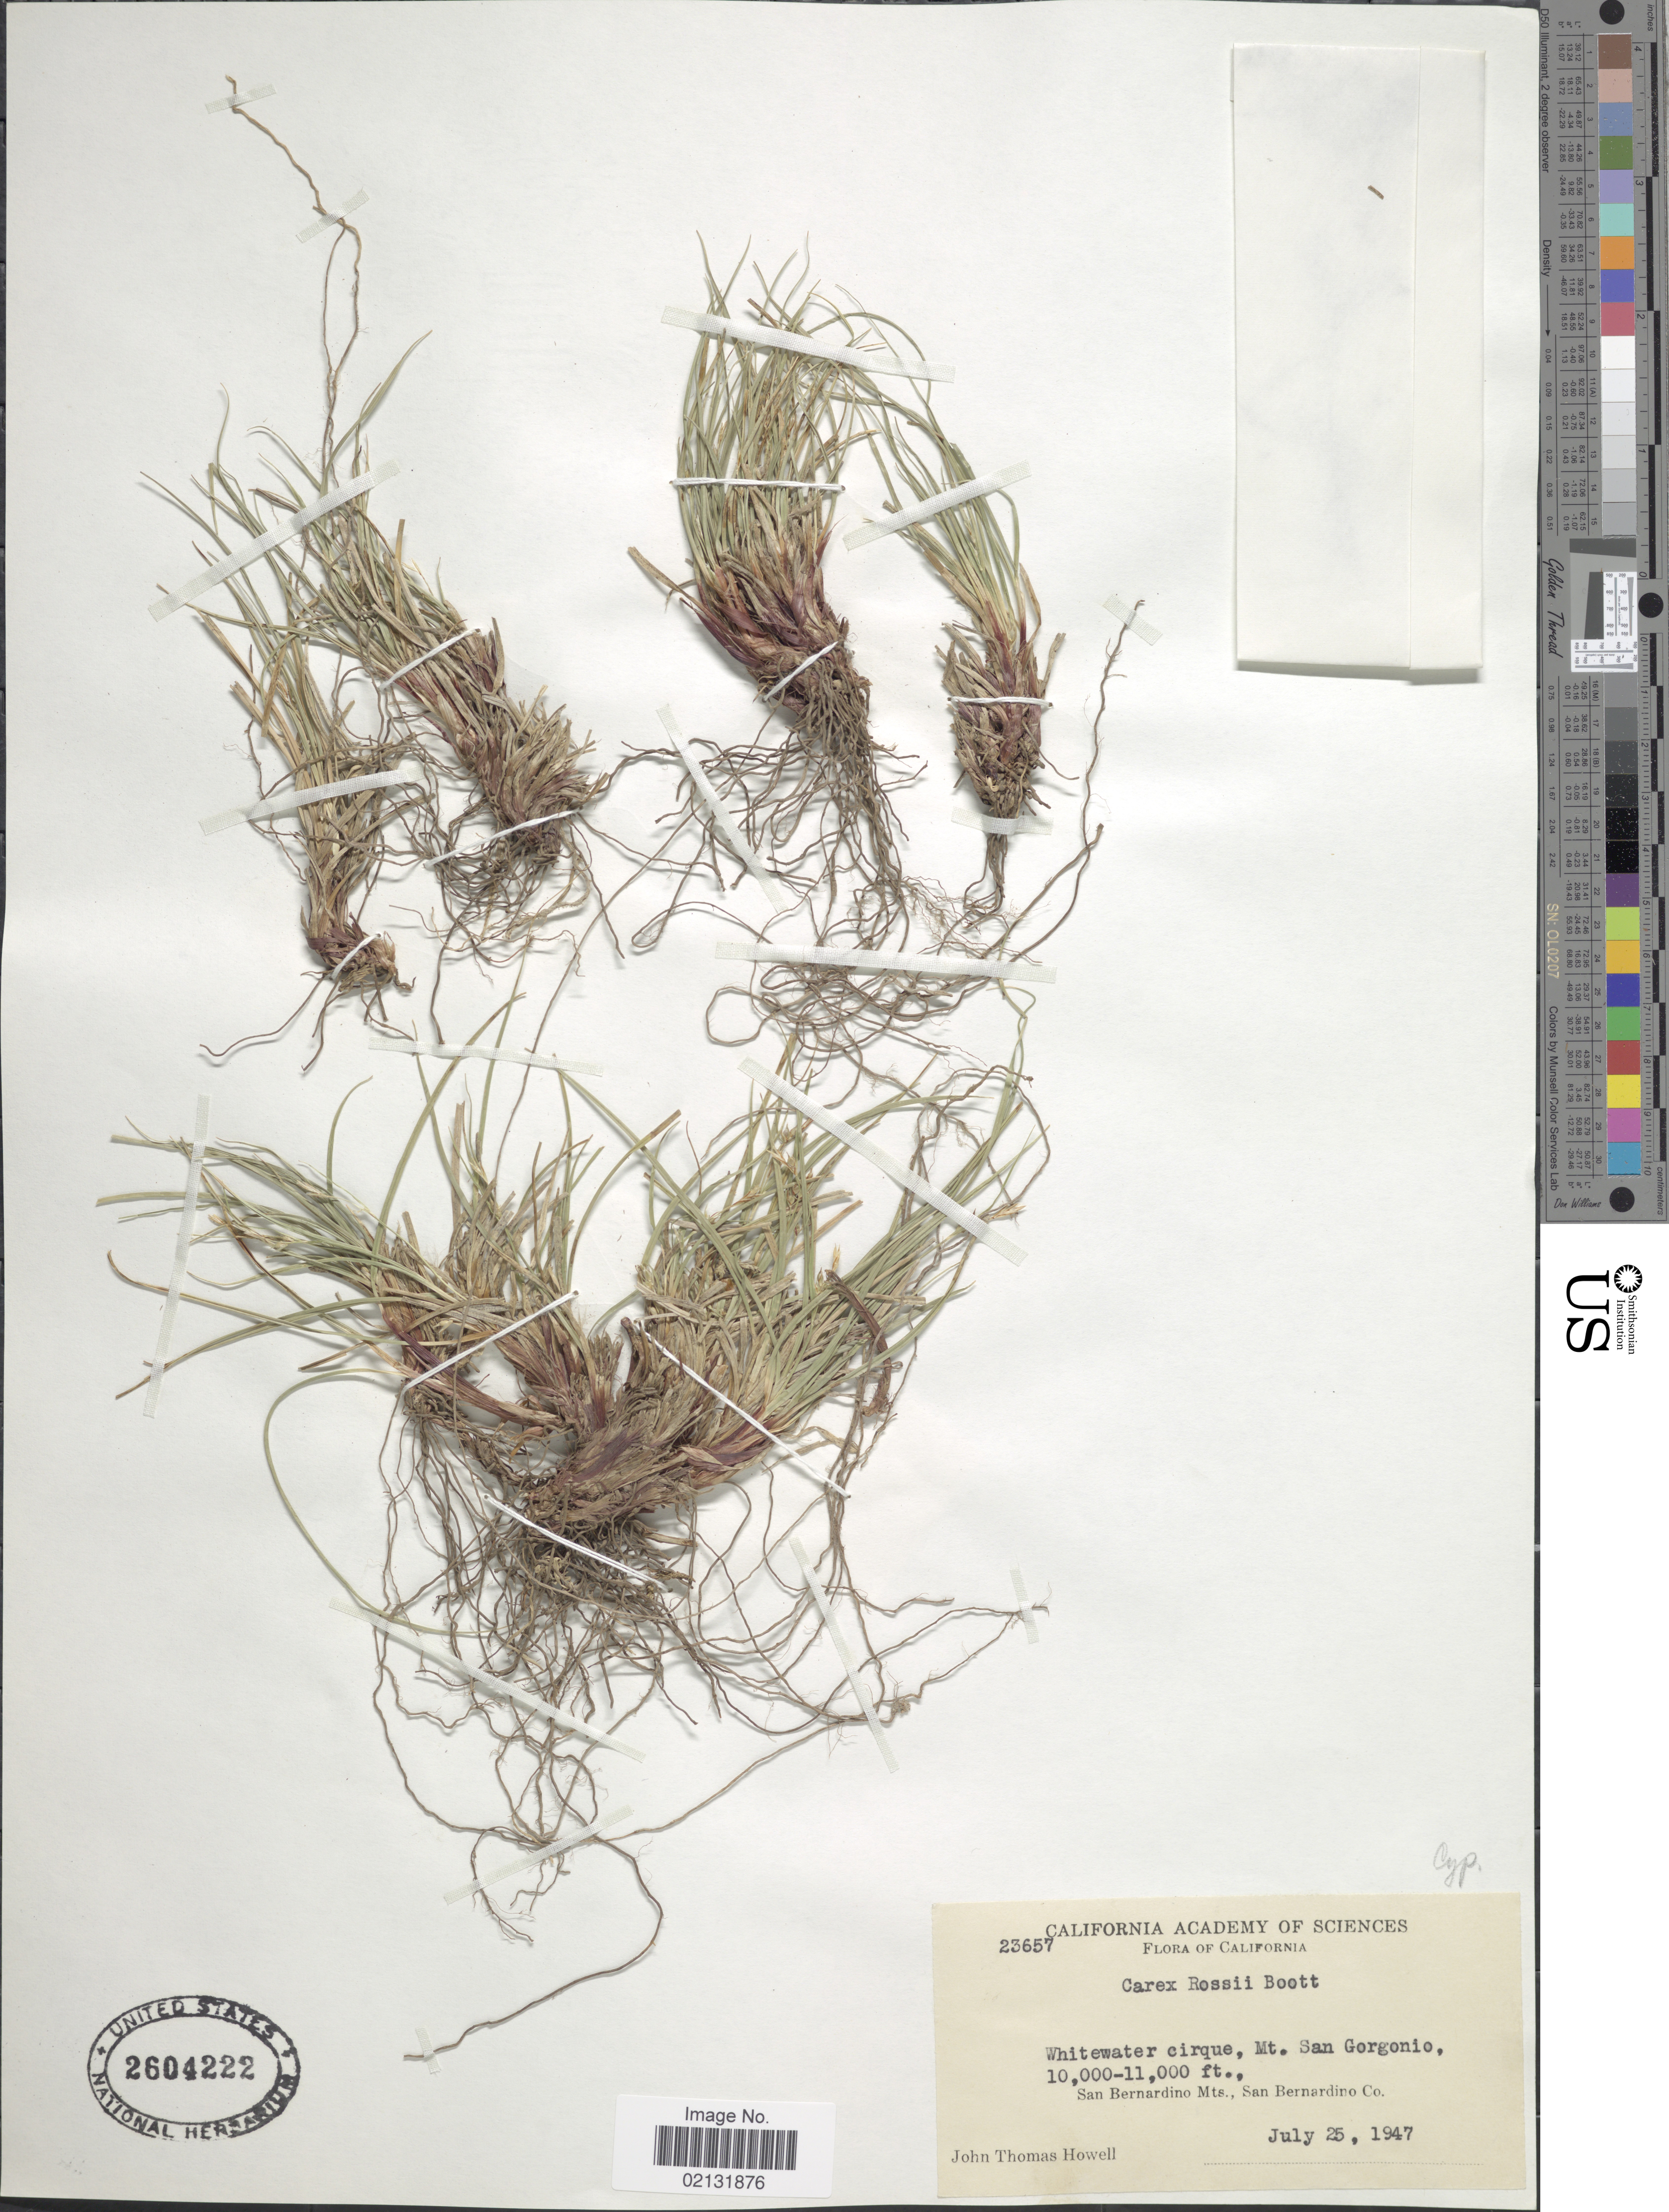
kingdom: Plantae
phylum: Tracheophyta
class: Liliopsida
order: Poales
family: Cyperaceae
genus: Carex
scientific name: Carex rossii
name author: Boott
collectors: J. T. Howell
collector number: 23657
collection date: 1947-07-25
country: United States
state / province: California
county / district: San Bernardino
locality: California. Whitewater cirque, Mt, San Gorgonio, San Bernardino Mts., San Bernardino Co.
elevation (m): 3048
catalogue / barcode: US 2604222